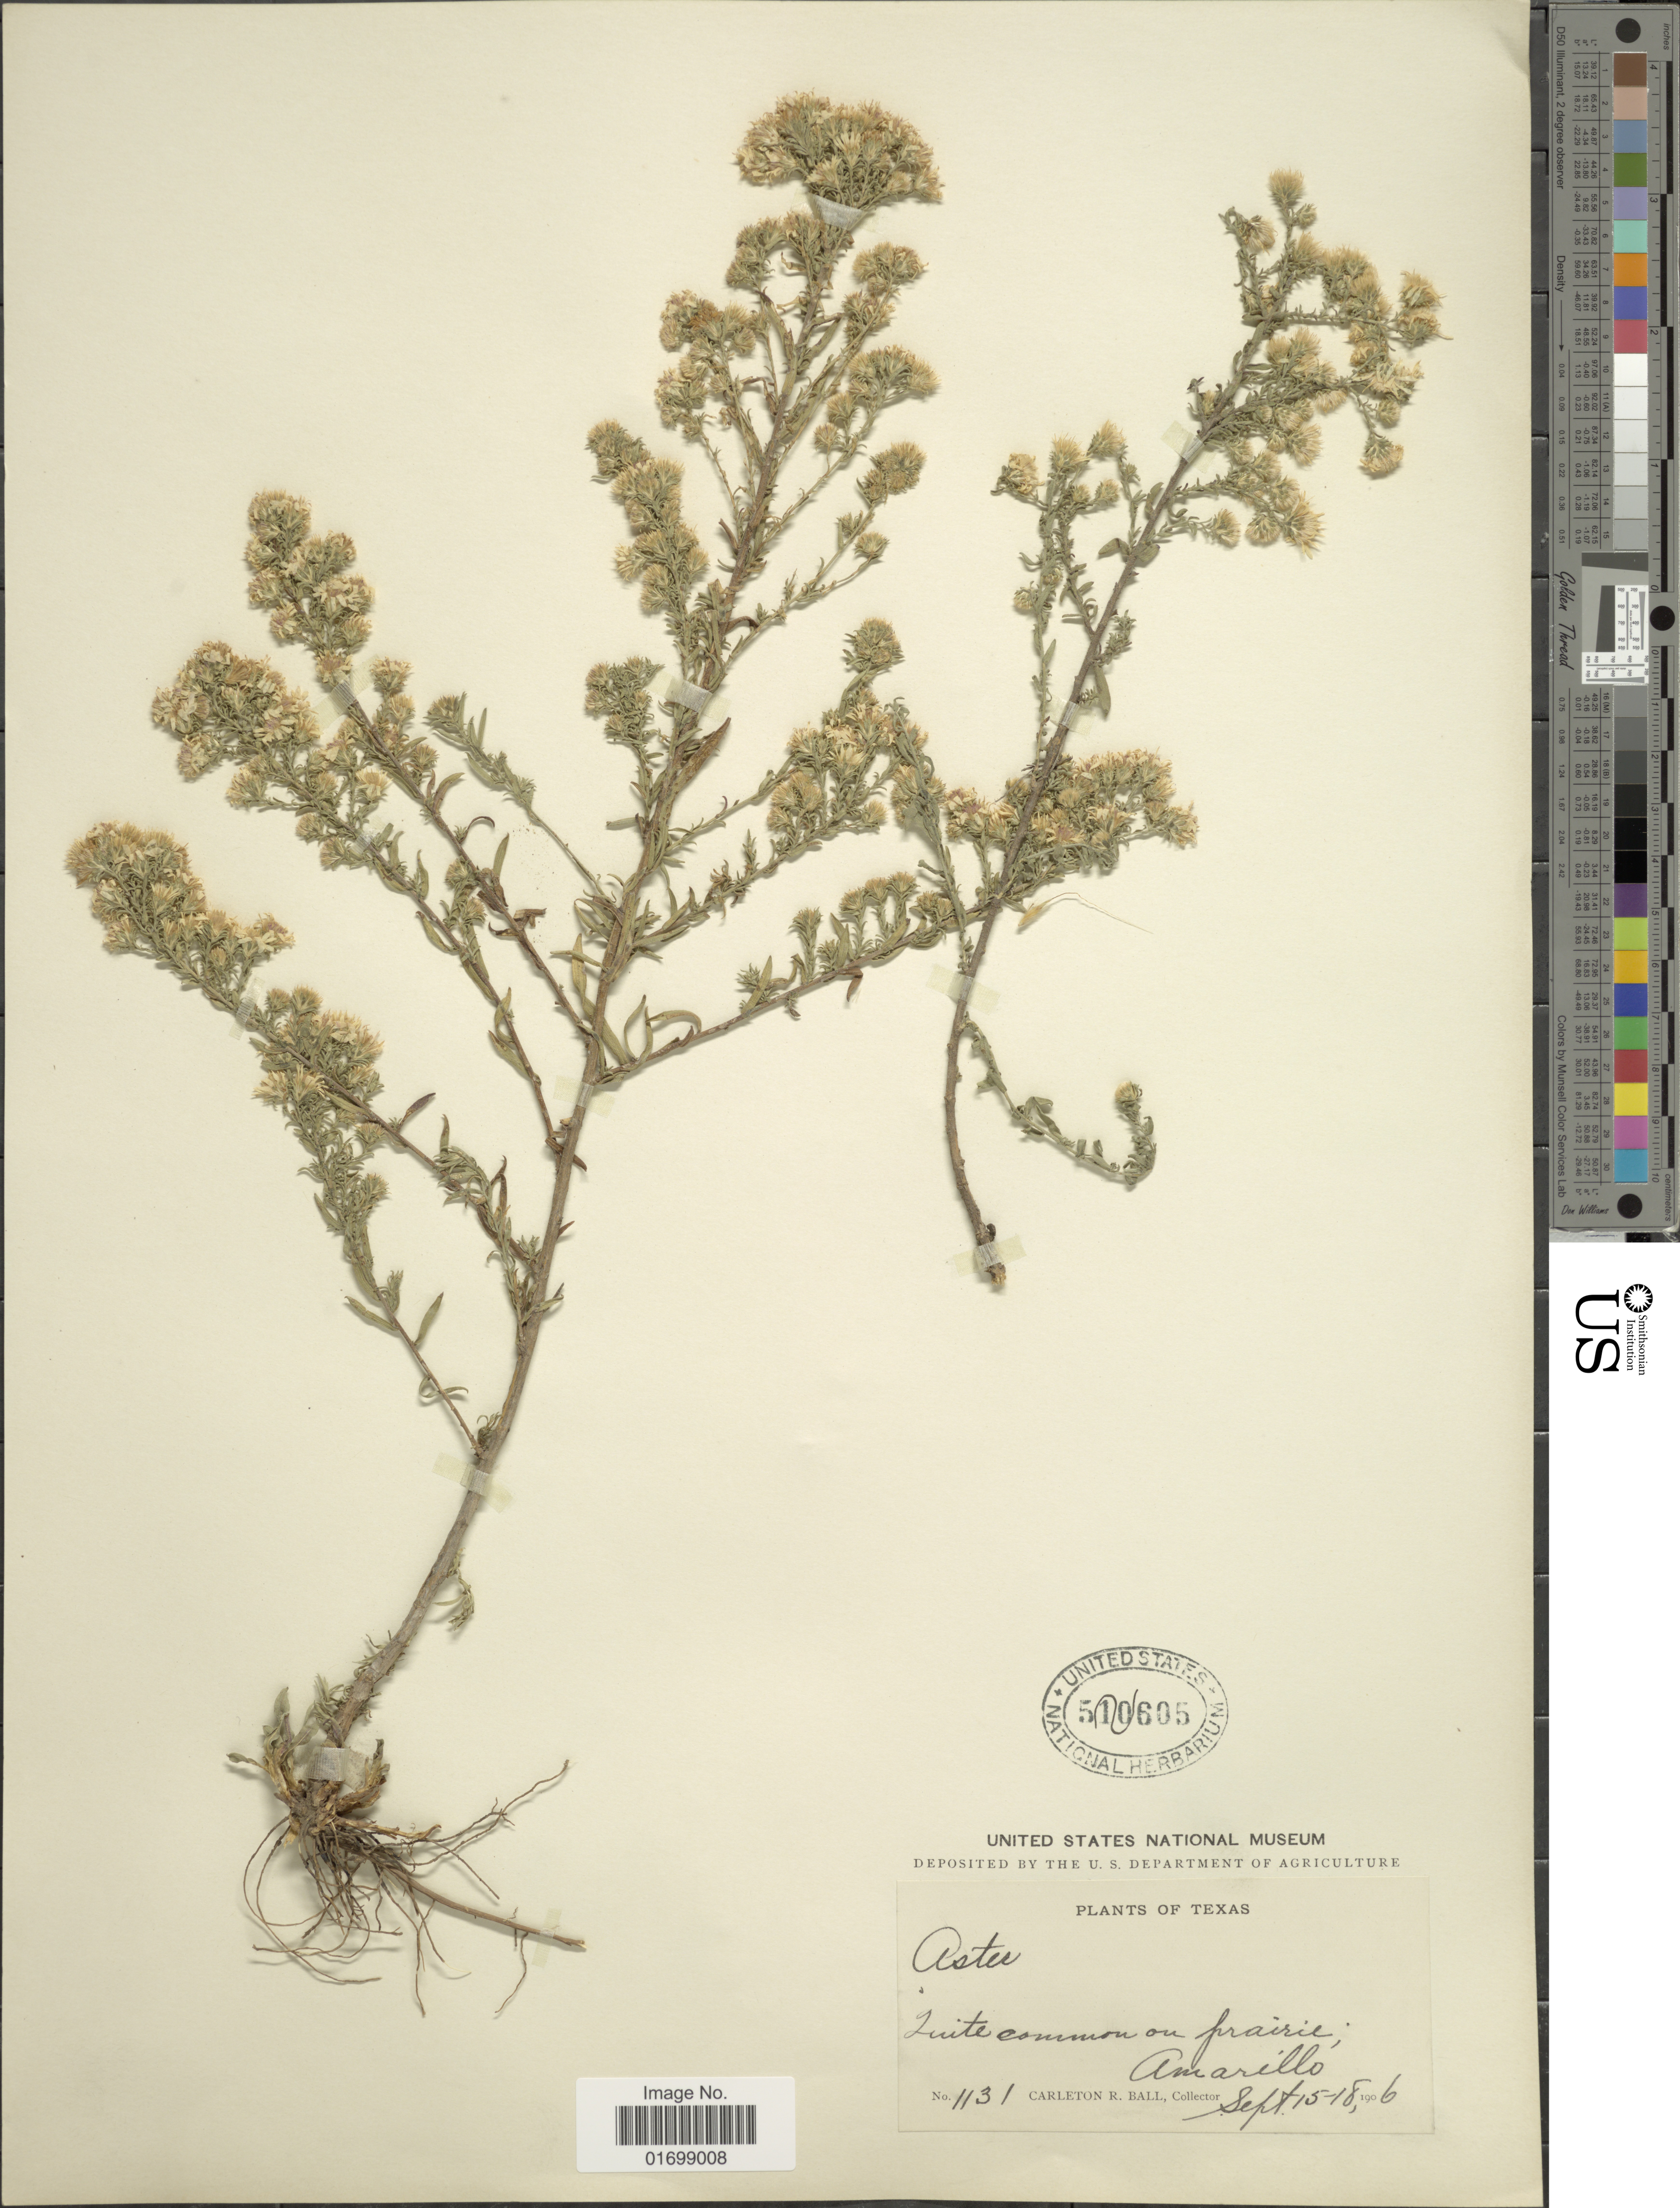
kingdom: Plantae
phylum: Tracheophyta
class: Magnoliopsida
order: Asterales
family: Asteraceae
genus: Symphyotrichum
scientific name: Symphyotrichum ericoides var. prostratum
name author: (Kuntze) G.L. Nesom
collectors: C. R. Ball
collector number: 1131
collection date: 1906-08-15/1906-09-18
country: United States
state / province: Texas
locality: Quite common on prairie, Amarillo.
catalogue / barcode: US 510605